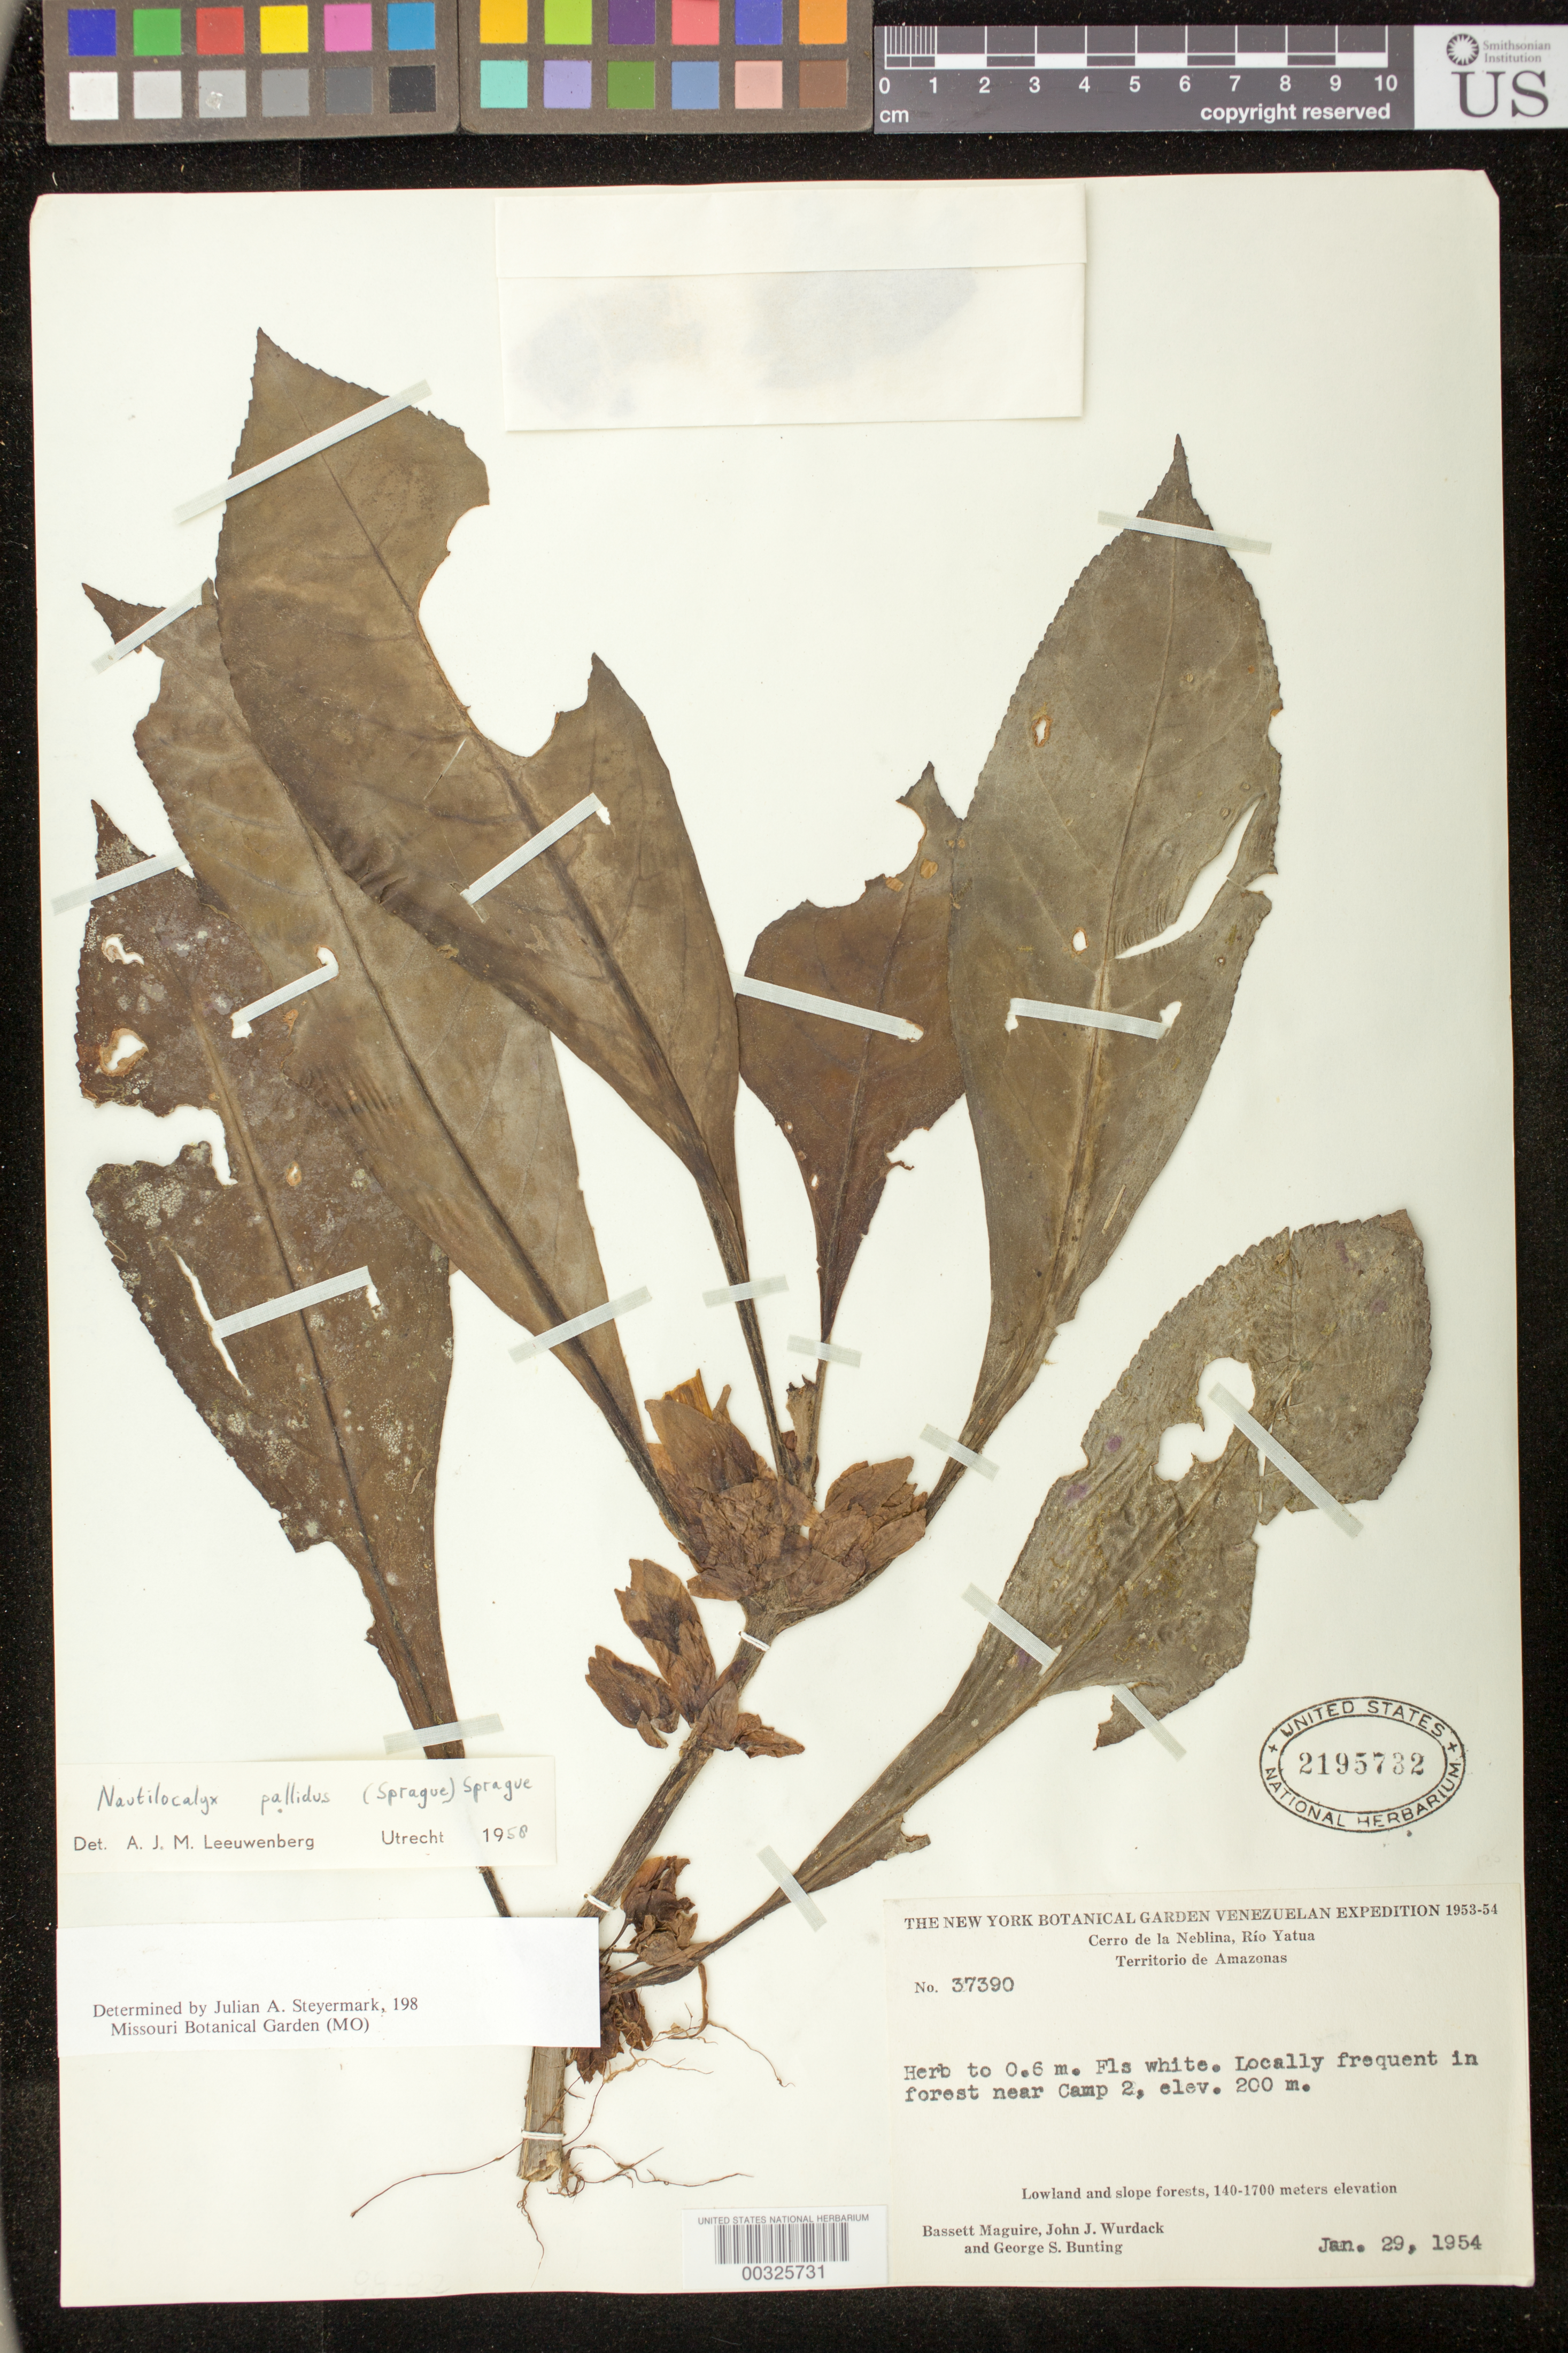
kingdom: Plantae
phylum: Tracheophyta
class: Magnoliopsida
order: Lamiales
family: Gesneriaceae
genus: Nautilocalyx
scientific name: Nautilocalyx pallidus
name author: (Sprague) C. Sprague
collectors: B. Maguire, J. J. Wurdack & G. S. Bunting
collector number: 37390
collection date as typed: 29 Jan 1954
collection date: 1954-01-29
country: Venezuela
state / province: Amazonas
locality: Cerro de la Neblina, Rio Yatua, near camp 2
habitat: In forest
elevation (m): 140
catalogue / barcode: US 2195732